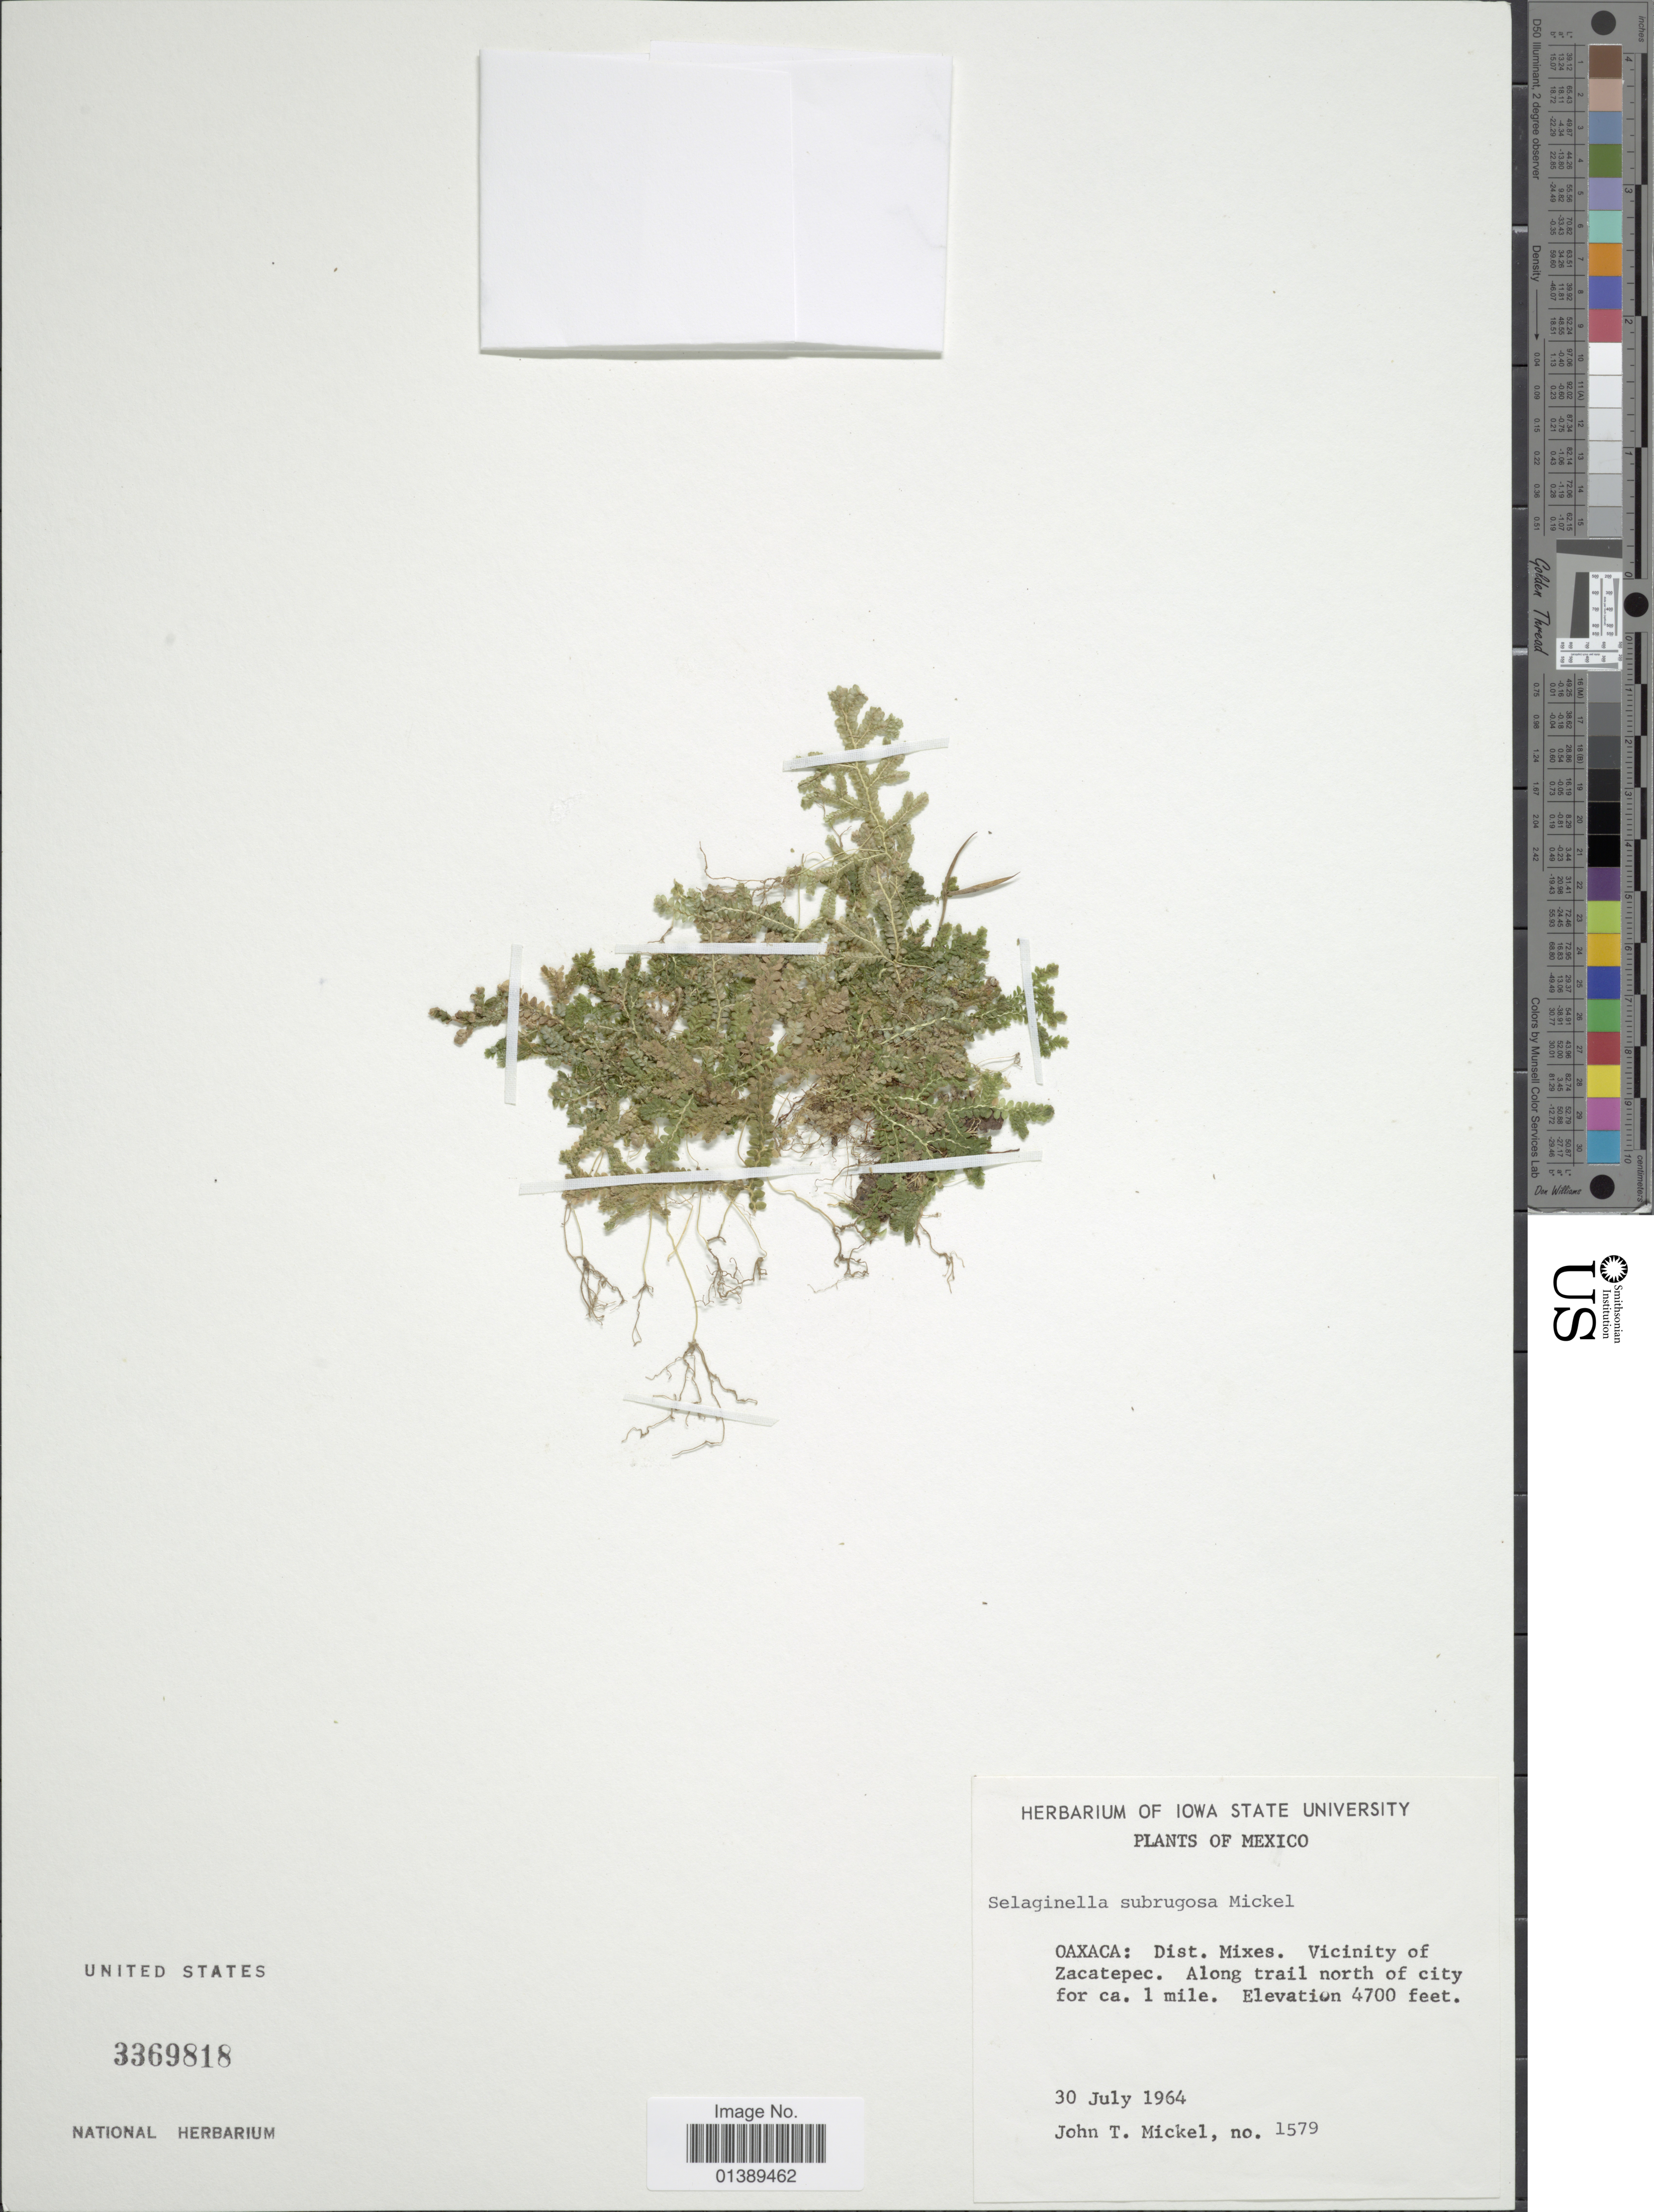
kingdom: Plantae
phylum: Tracheophyta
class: Lycopodiopsida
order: Selaginellales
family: Selaginellaceae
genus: Selaginella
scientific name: Selaginella subrugosa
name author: Mickel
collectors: J. T. Mickel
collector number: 1579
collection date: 1964-07-30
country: Mexico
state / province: Oaxaca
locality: Dist. Mixes. vicinity of Zacatepec. Along trail north of city for ca. 1 mile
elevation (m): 1433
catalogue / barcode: US 3369818